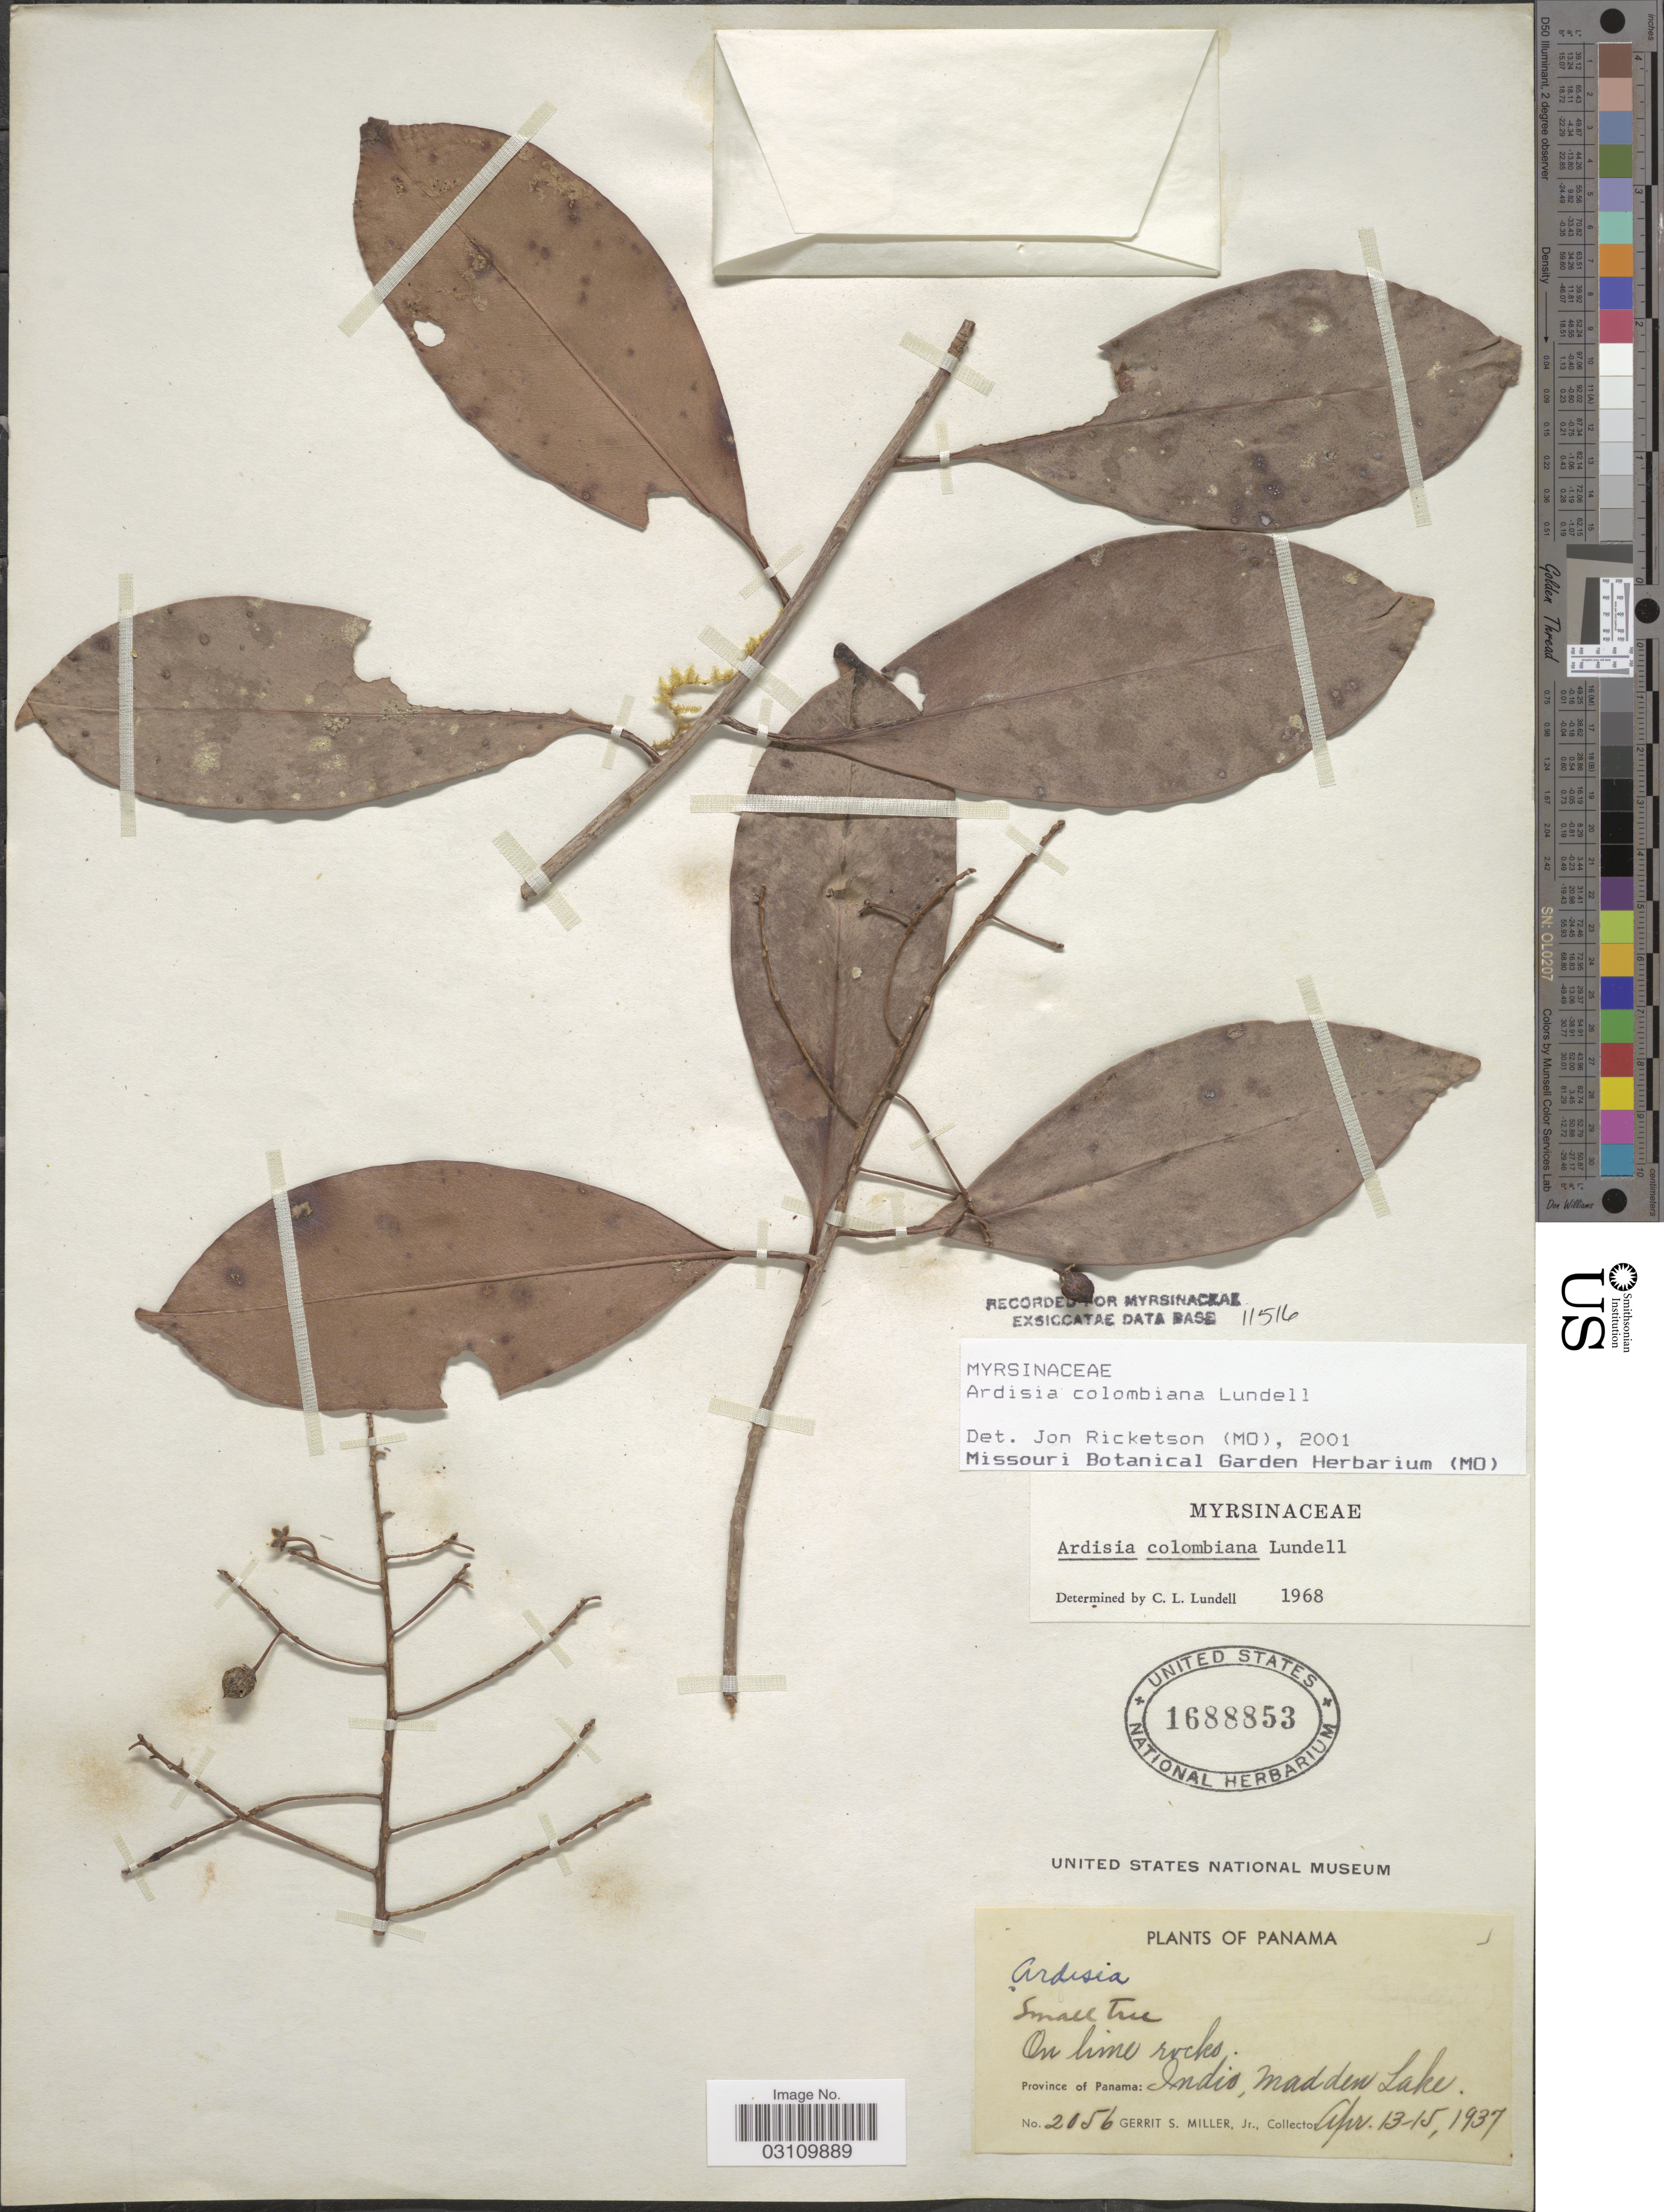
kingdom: Plantae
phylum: Tracheophyta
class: Magnoliopsida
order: Ericales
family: Primulaceae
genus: Ardisia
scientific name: Ardisia colombiana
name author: Lundell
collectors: G. S. Miller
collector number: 2056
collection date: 1937-04-13/1937-04-15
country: Panama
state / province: Panamá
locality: Indio, Madden Lake.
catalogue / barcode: US 1688853